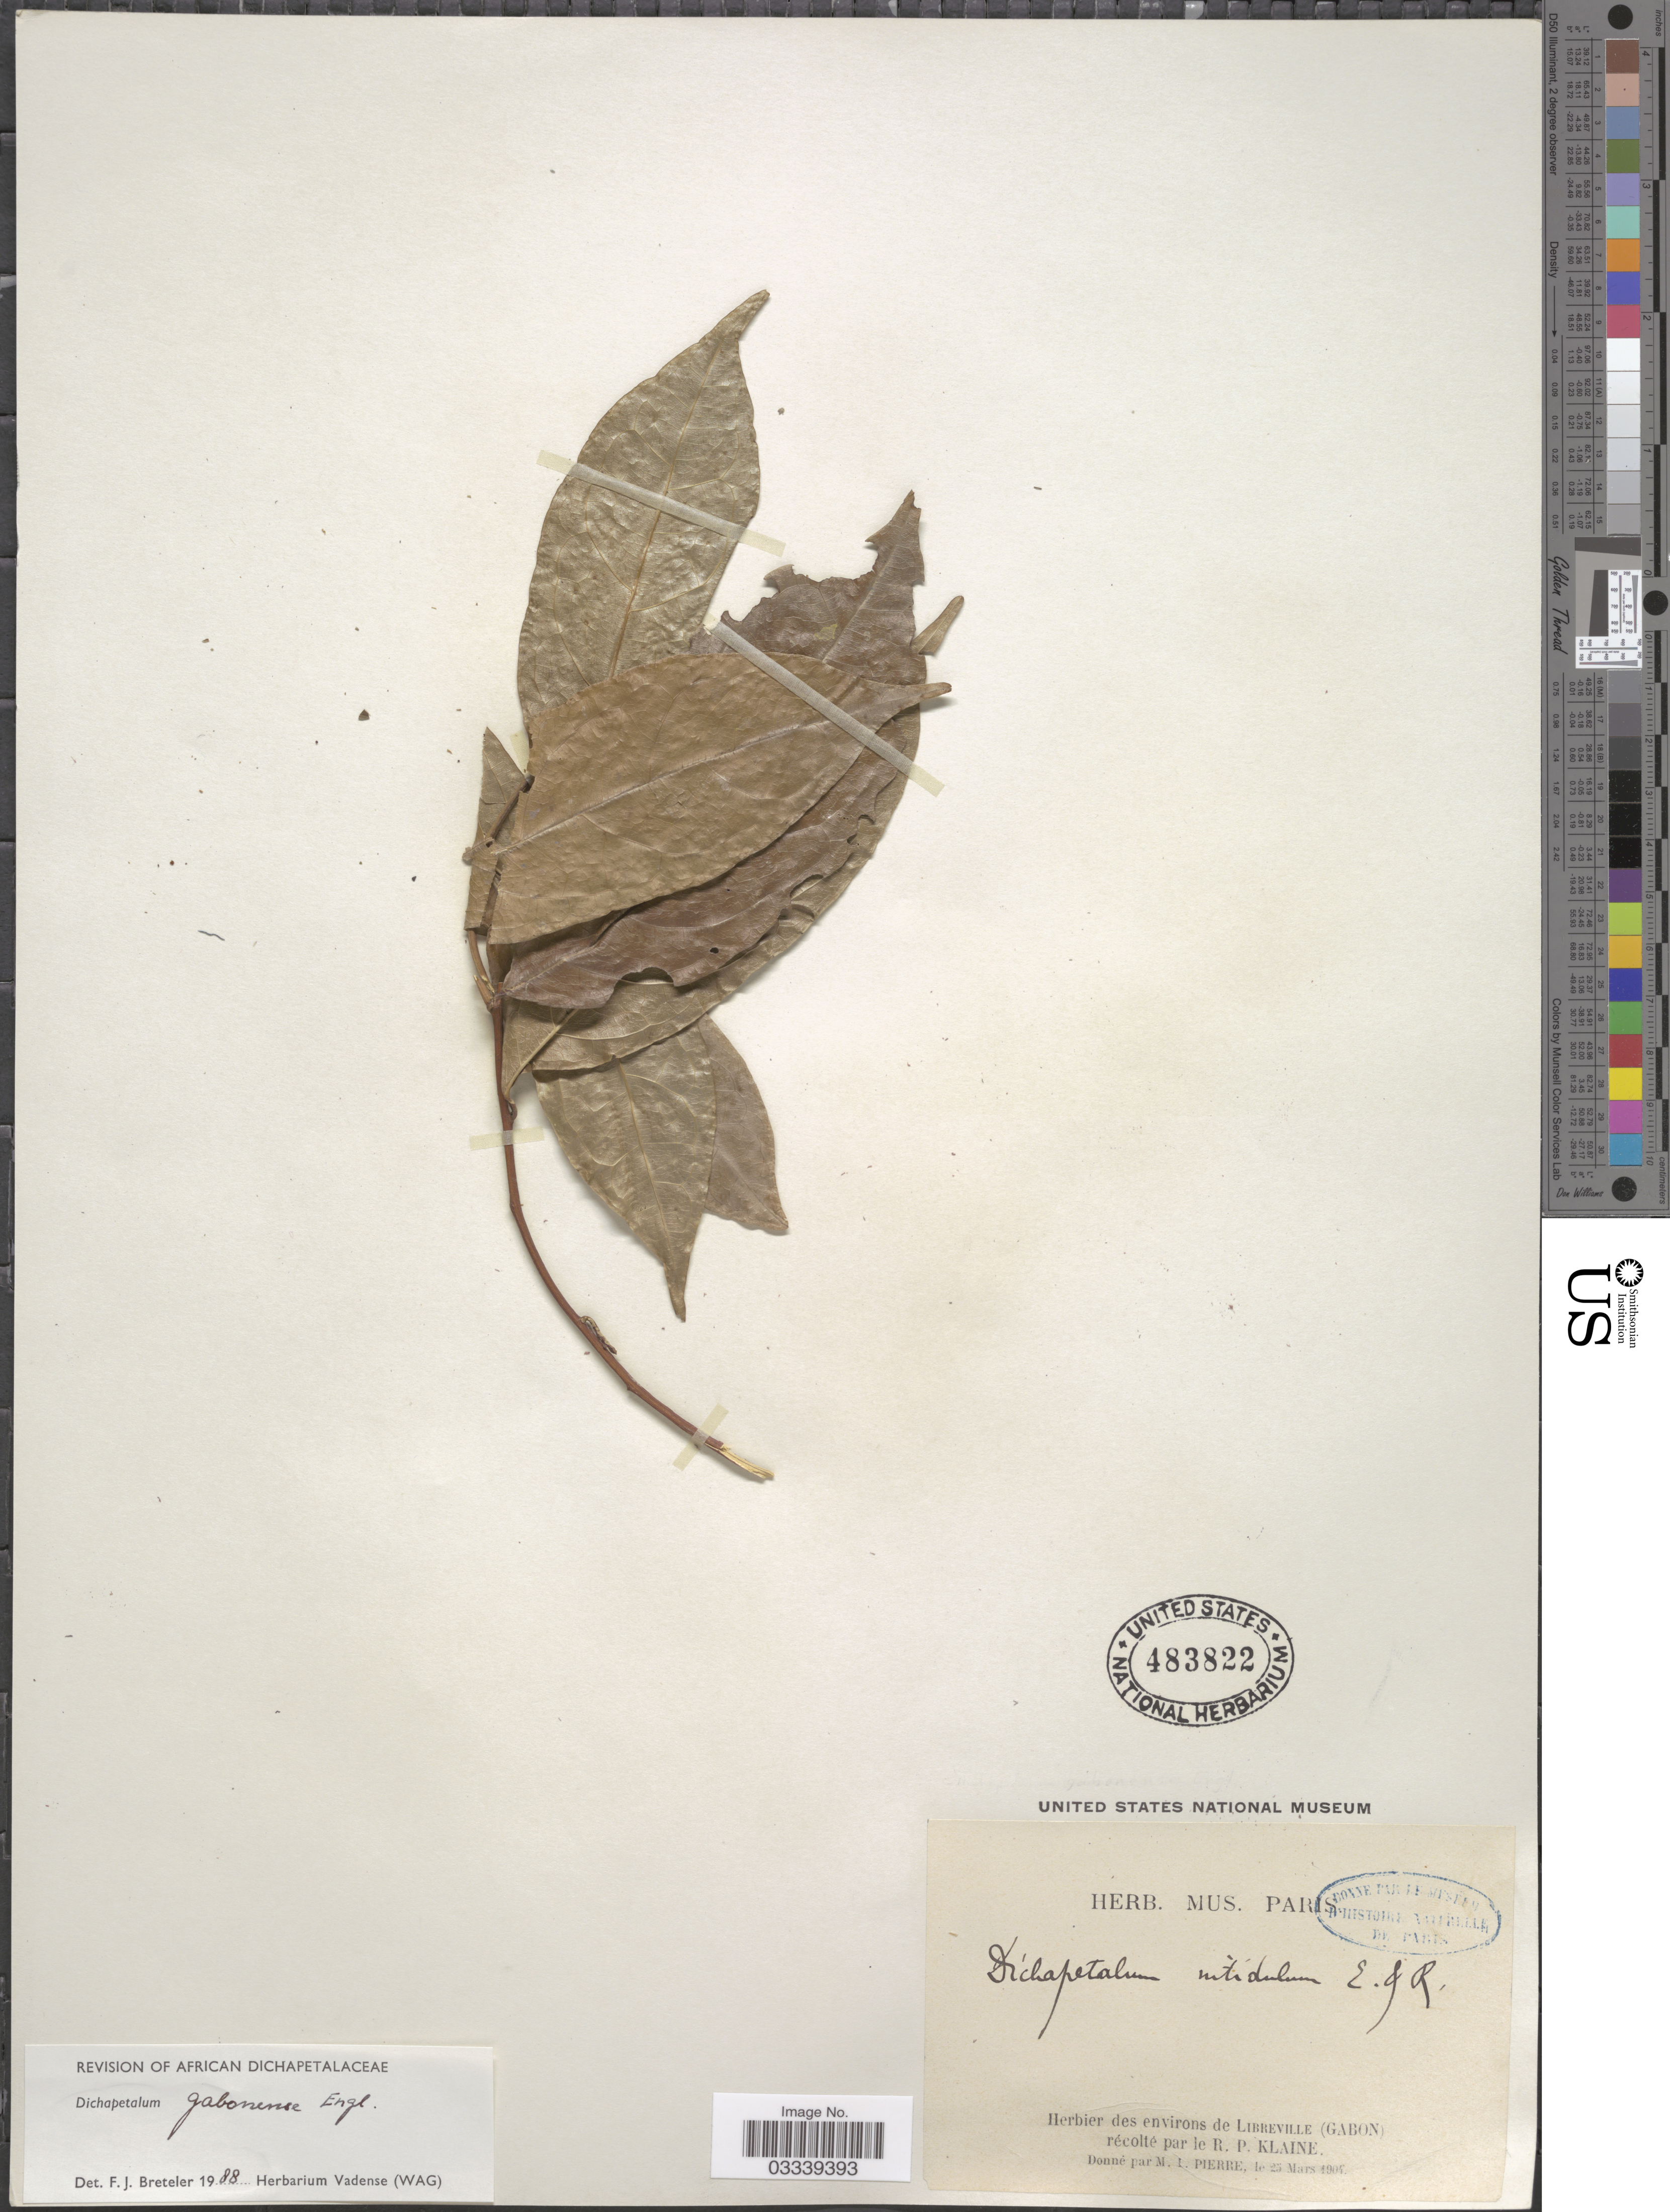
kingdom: Plantae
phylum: Tracheophyta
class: Magnoliopsida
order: Malpighiales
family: Dichapetalaceae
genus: Dichapetalum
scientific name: Dichapetalum gabonense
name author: Engl.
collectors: R. Klaine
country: Gabon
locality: Environs de Libreville.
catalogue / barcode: US 483822